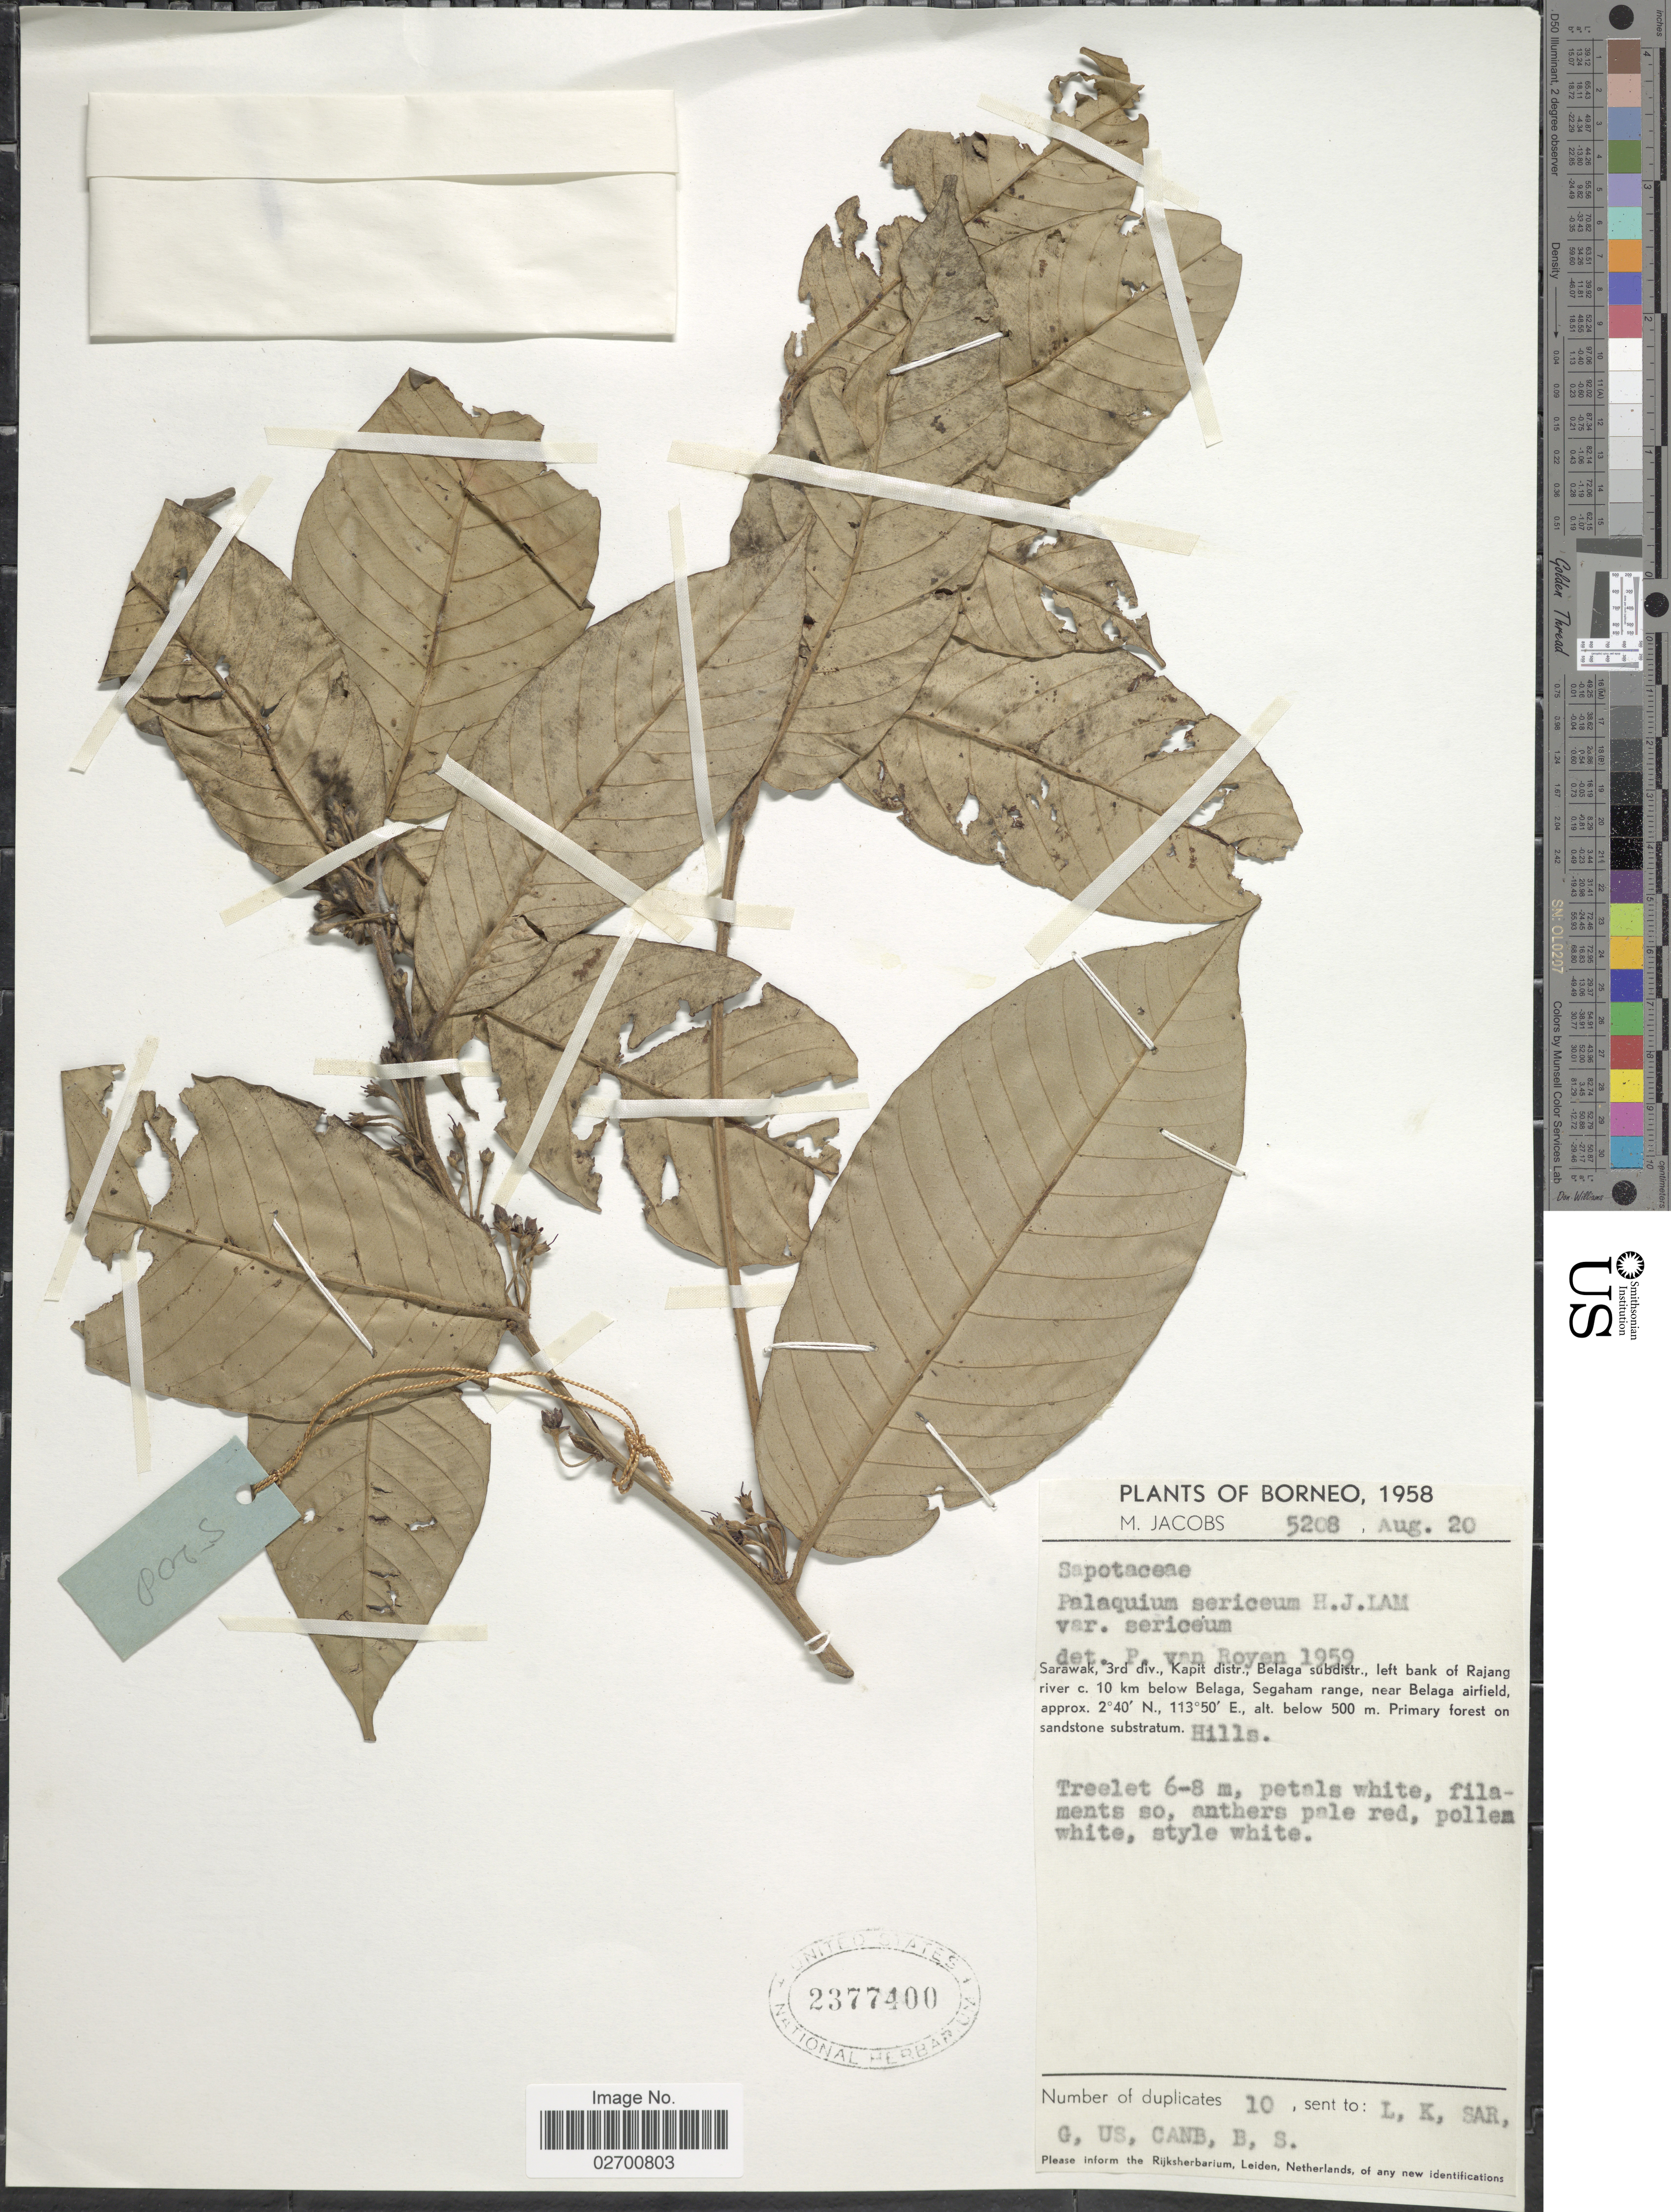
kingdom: Plantae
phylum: Tracheophyta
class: Magnoliopsida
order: Ericales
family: Sapotaceae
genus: Palaquium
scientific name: Palaquium sericeum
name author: H.J. Lam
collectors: M. Jacobs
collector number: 5208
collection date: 1958-08-20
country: Malaysia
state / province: Sarawak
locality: Borneo. 3rd div., Kapit distr., Belaga subdistr., left bank of Rajang river c. 10 km below Belaga, Segaham range, near Belaga airfield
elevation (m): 500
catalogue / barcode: US 2377400